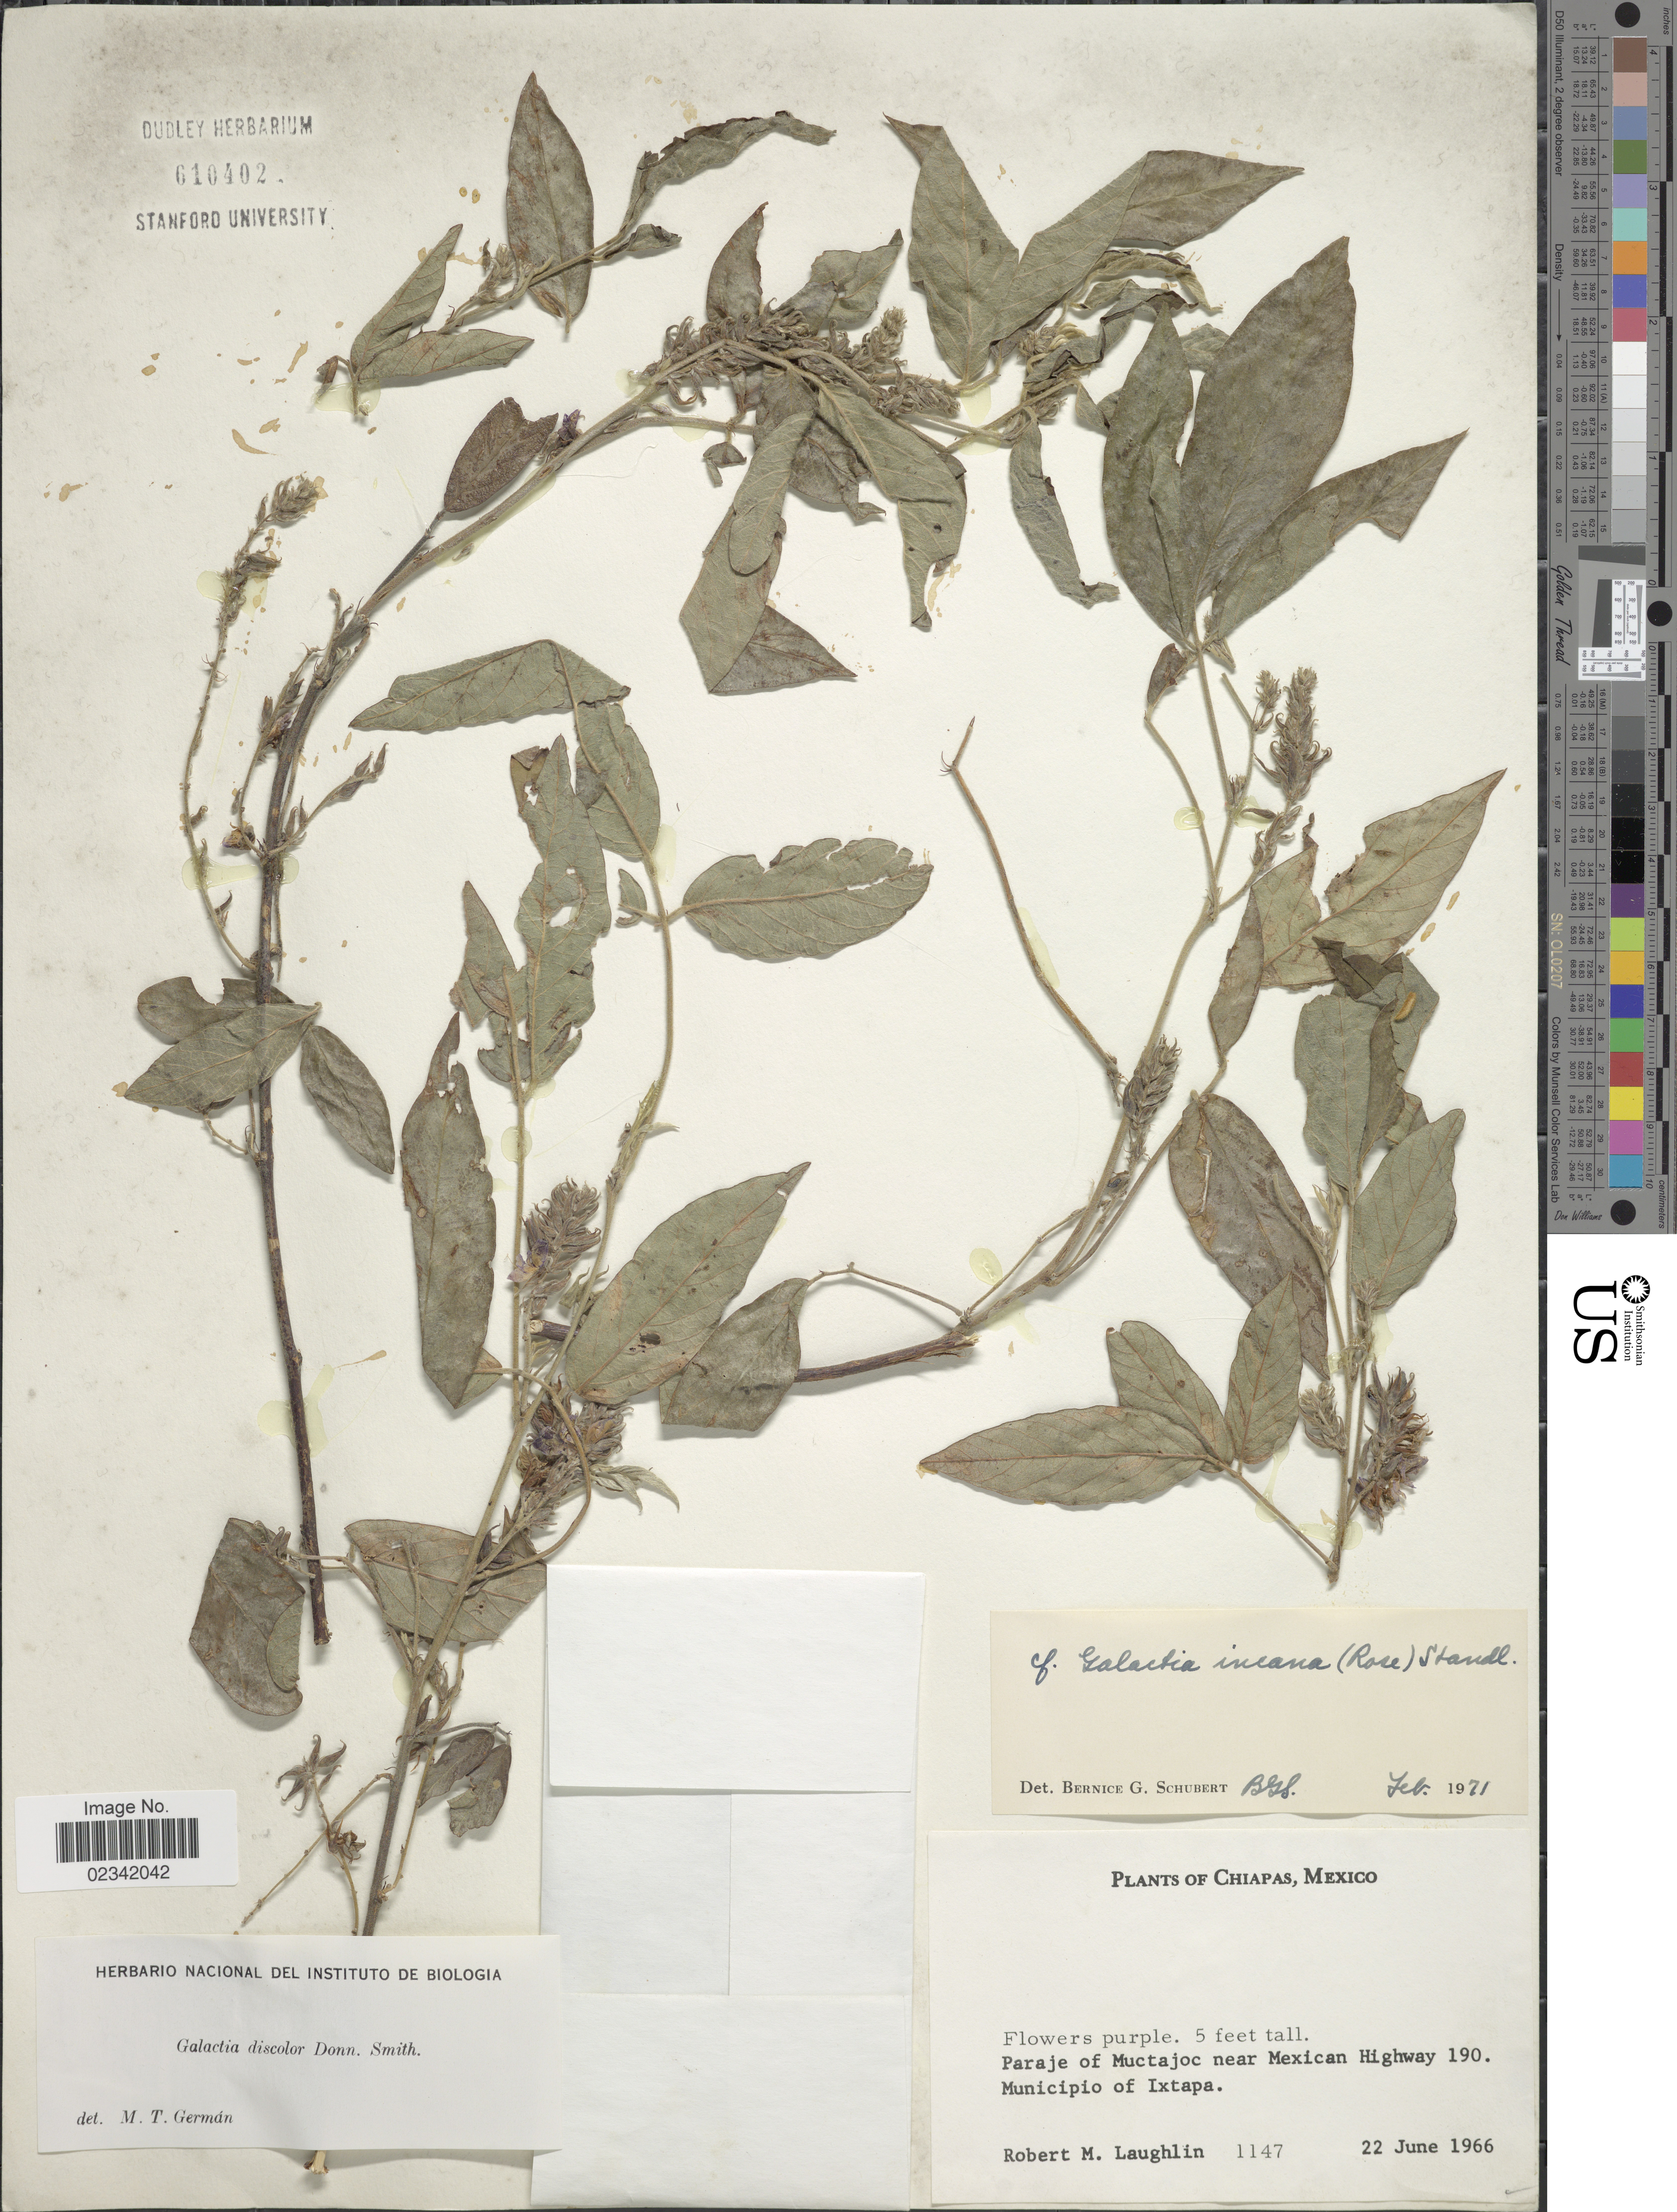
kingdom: Plantae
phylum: Tracheophyta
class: Magnoliopsida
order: Fabales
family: Fabaceae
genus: Galactia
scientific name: Galactia discolor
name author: Donn. Sm.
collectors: R. M. Laughlin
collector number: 1147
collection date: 1966-06-22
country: Mexico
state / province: Chiapas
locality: Paraje of Muctajoc near Mexican Highway 190, Municipio of Ixtapa